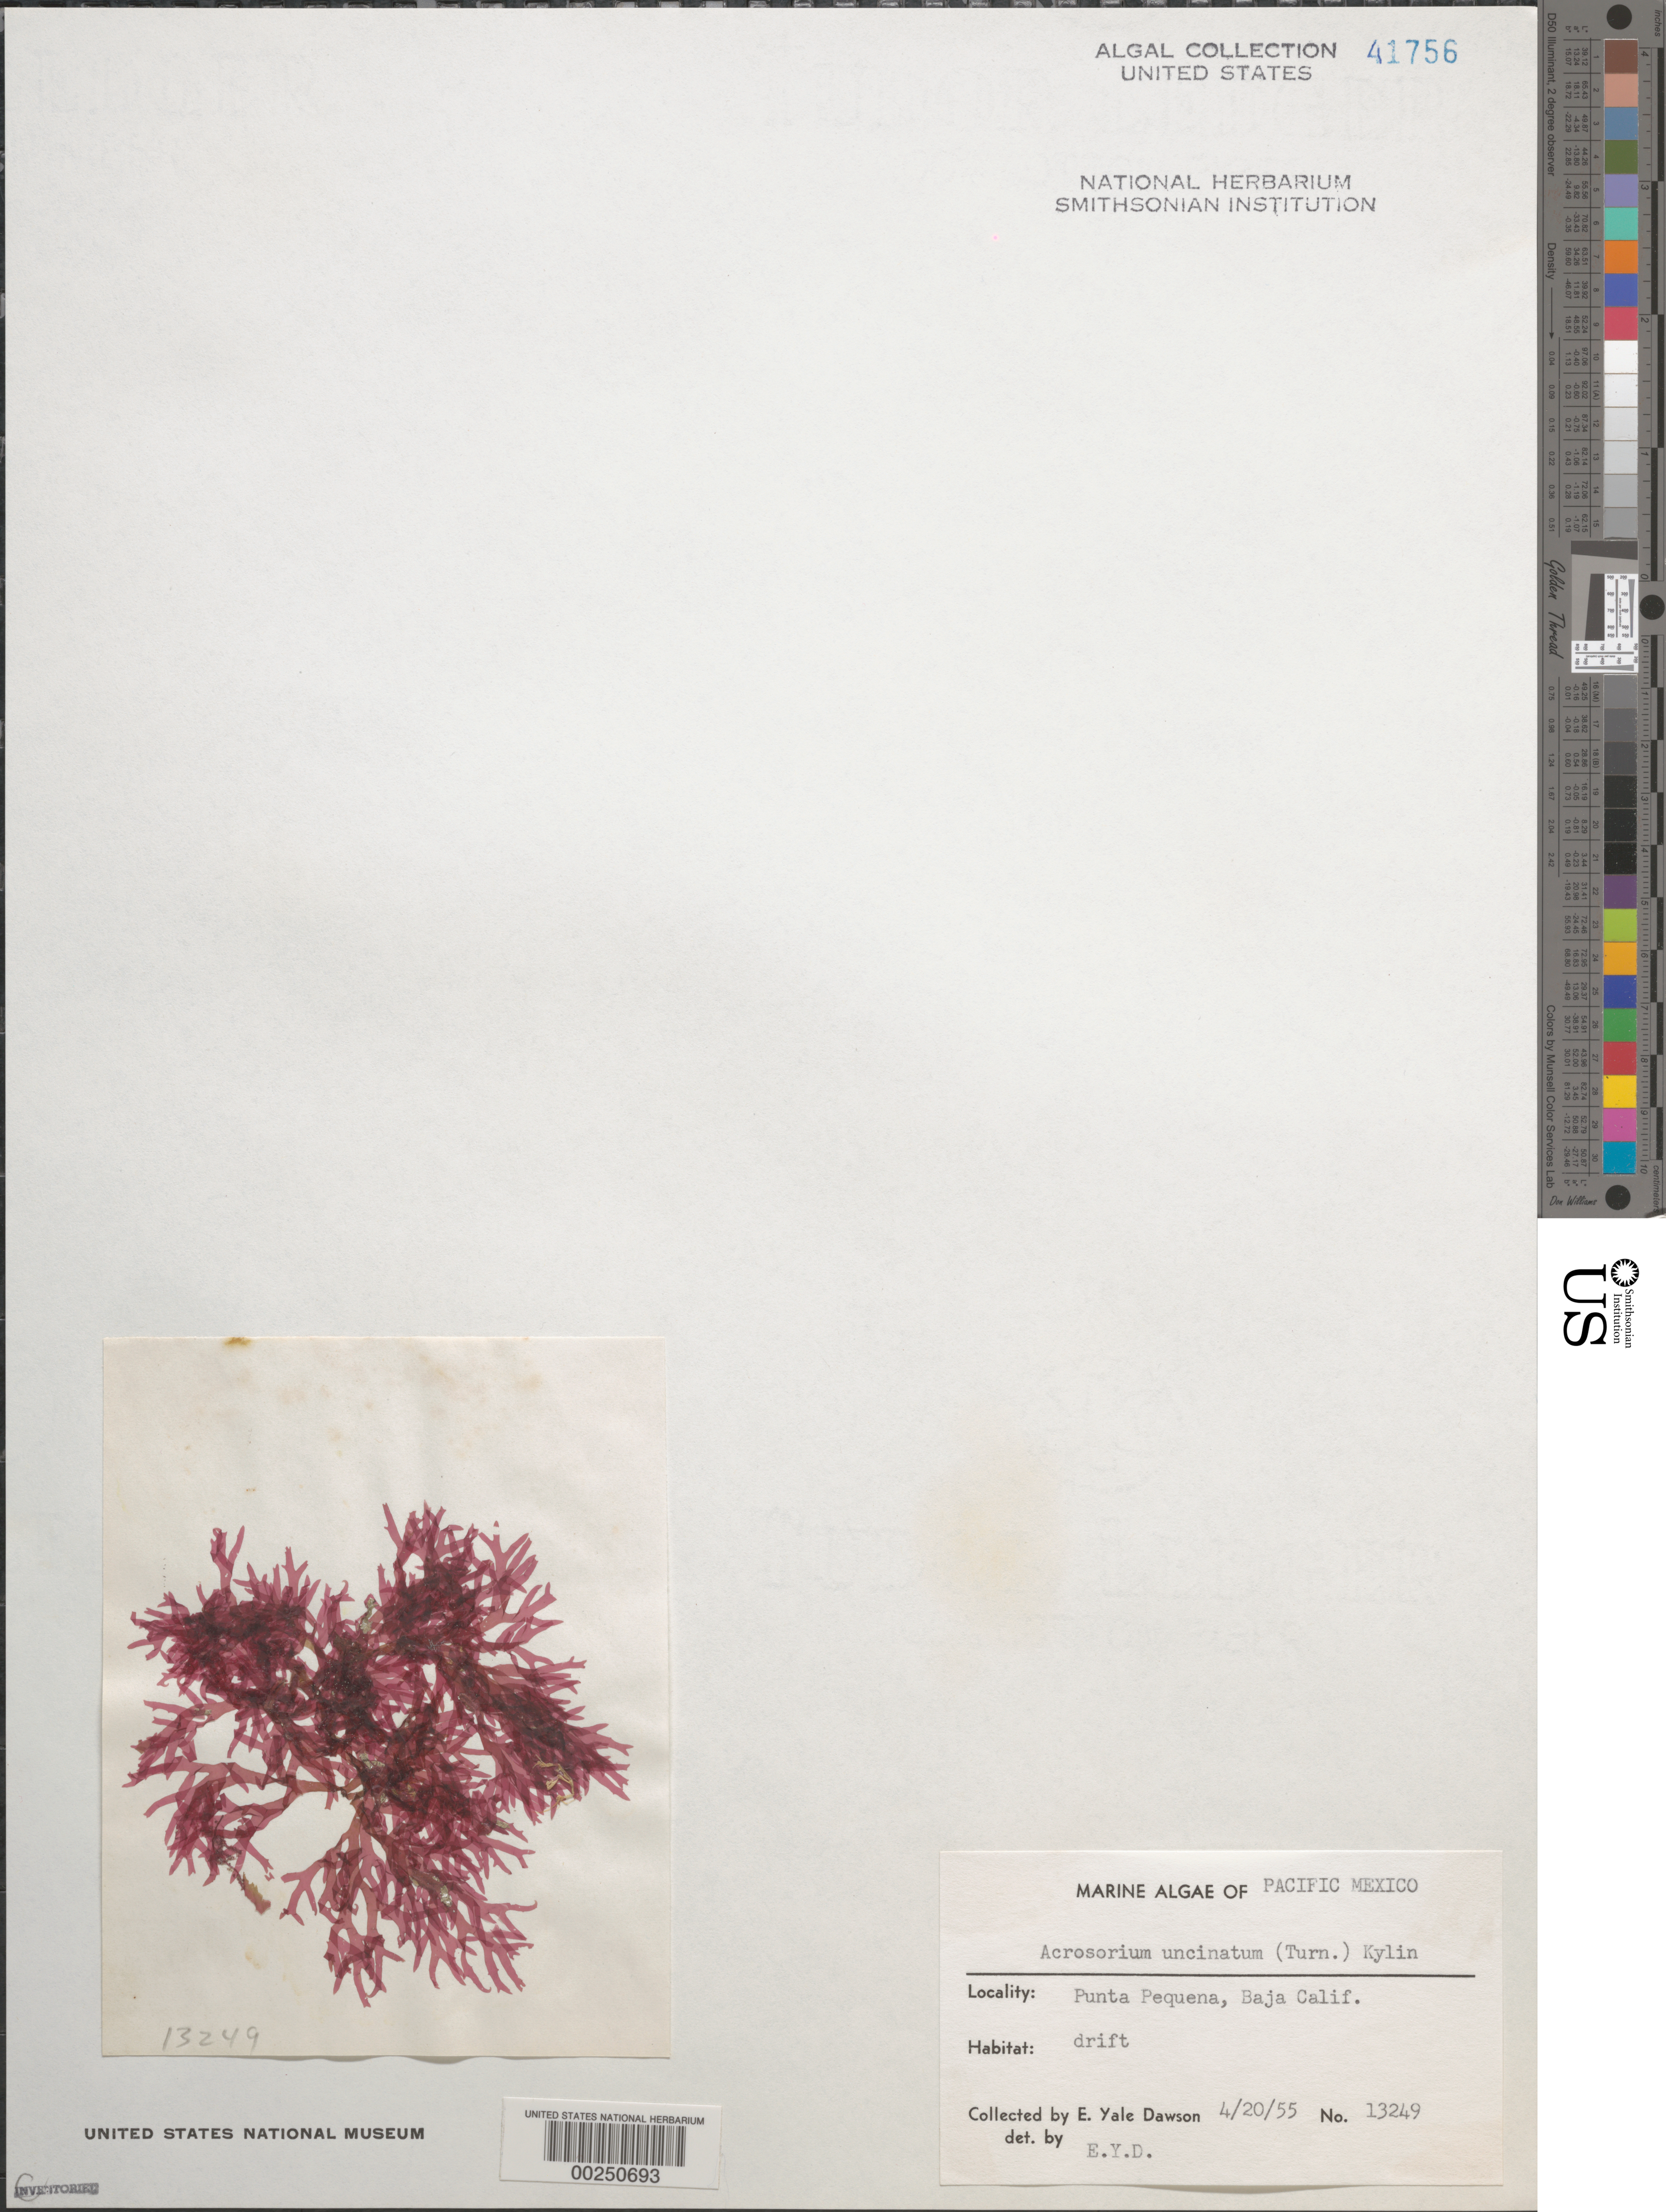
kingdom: Plantae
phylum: Rhodophyta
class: Florideophyceae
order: Ceramiales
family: Delesseriaceae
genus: Acrosorium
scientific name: Acrosorium uncinatum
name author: (D. Turner) Kylin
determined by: Dawson, E. Y.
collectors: E. Y. Dawson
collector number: EYD 13249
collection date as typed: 20 Apr 1955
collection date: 1955-04-20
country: Mexico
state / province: Baja California Sur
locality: Punta Pequena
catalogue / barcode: US 41756